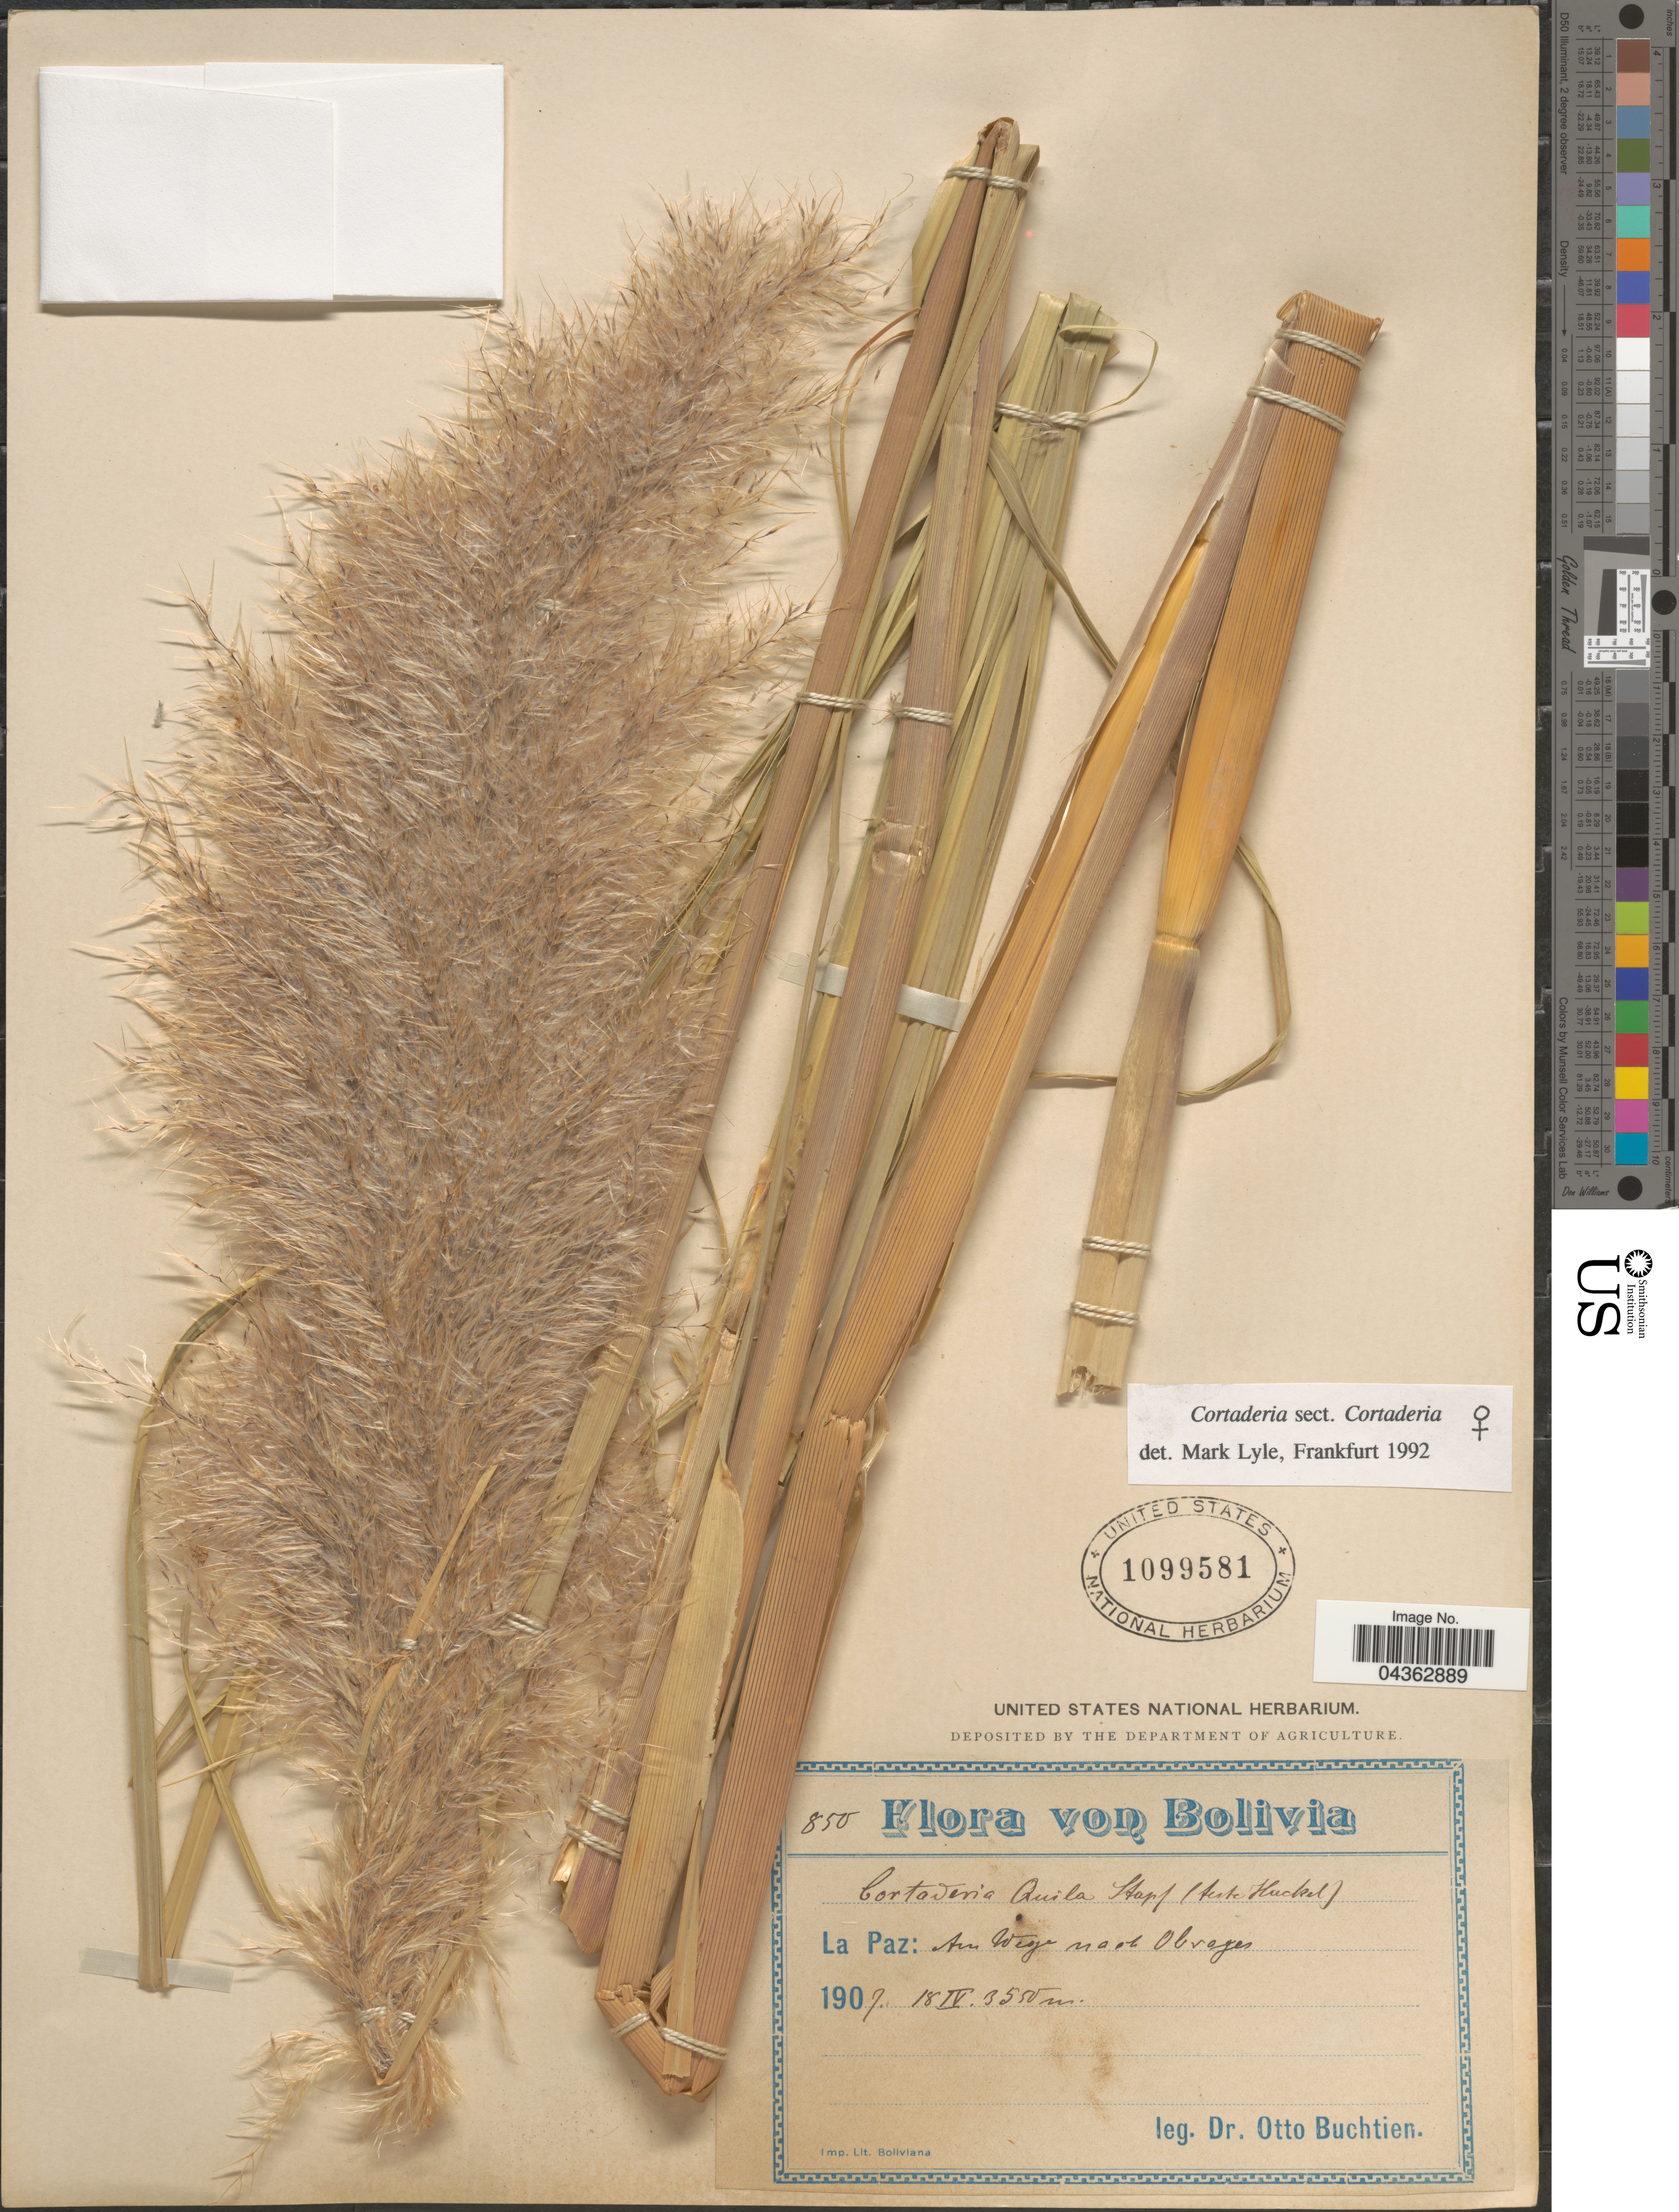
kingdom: Plantae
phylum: Tracheophyta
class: Liliopsida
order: Poales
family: Poaceae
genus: Cortaderia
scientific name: Cortaderia speciosa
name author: (Nees) Stapf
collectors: O. Buchtien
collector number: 850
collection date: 1907-04-18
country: Bolivia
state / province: La Paz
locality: Am Wege nach Obrajes.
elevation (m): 3550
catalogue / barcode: US 1099581